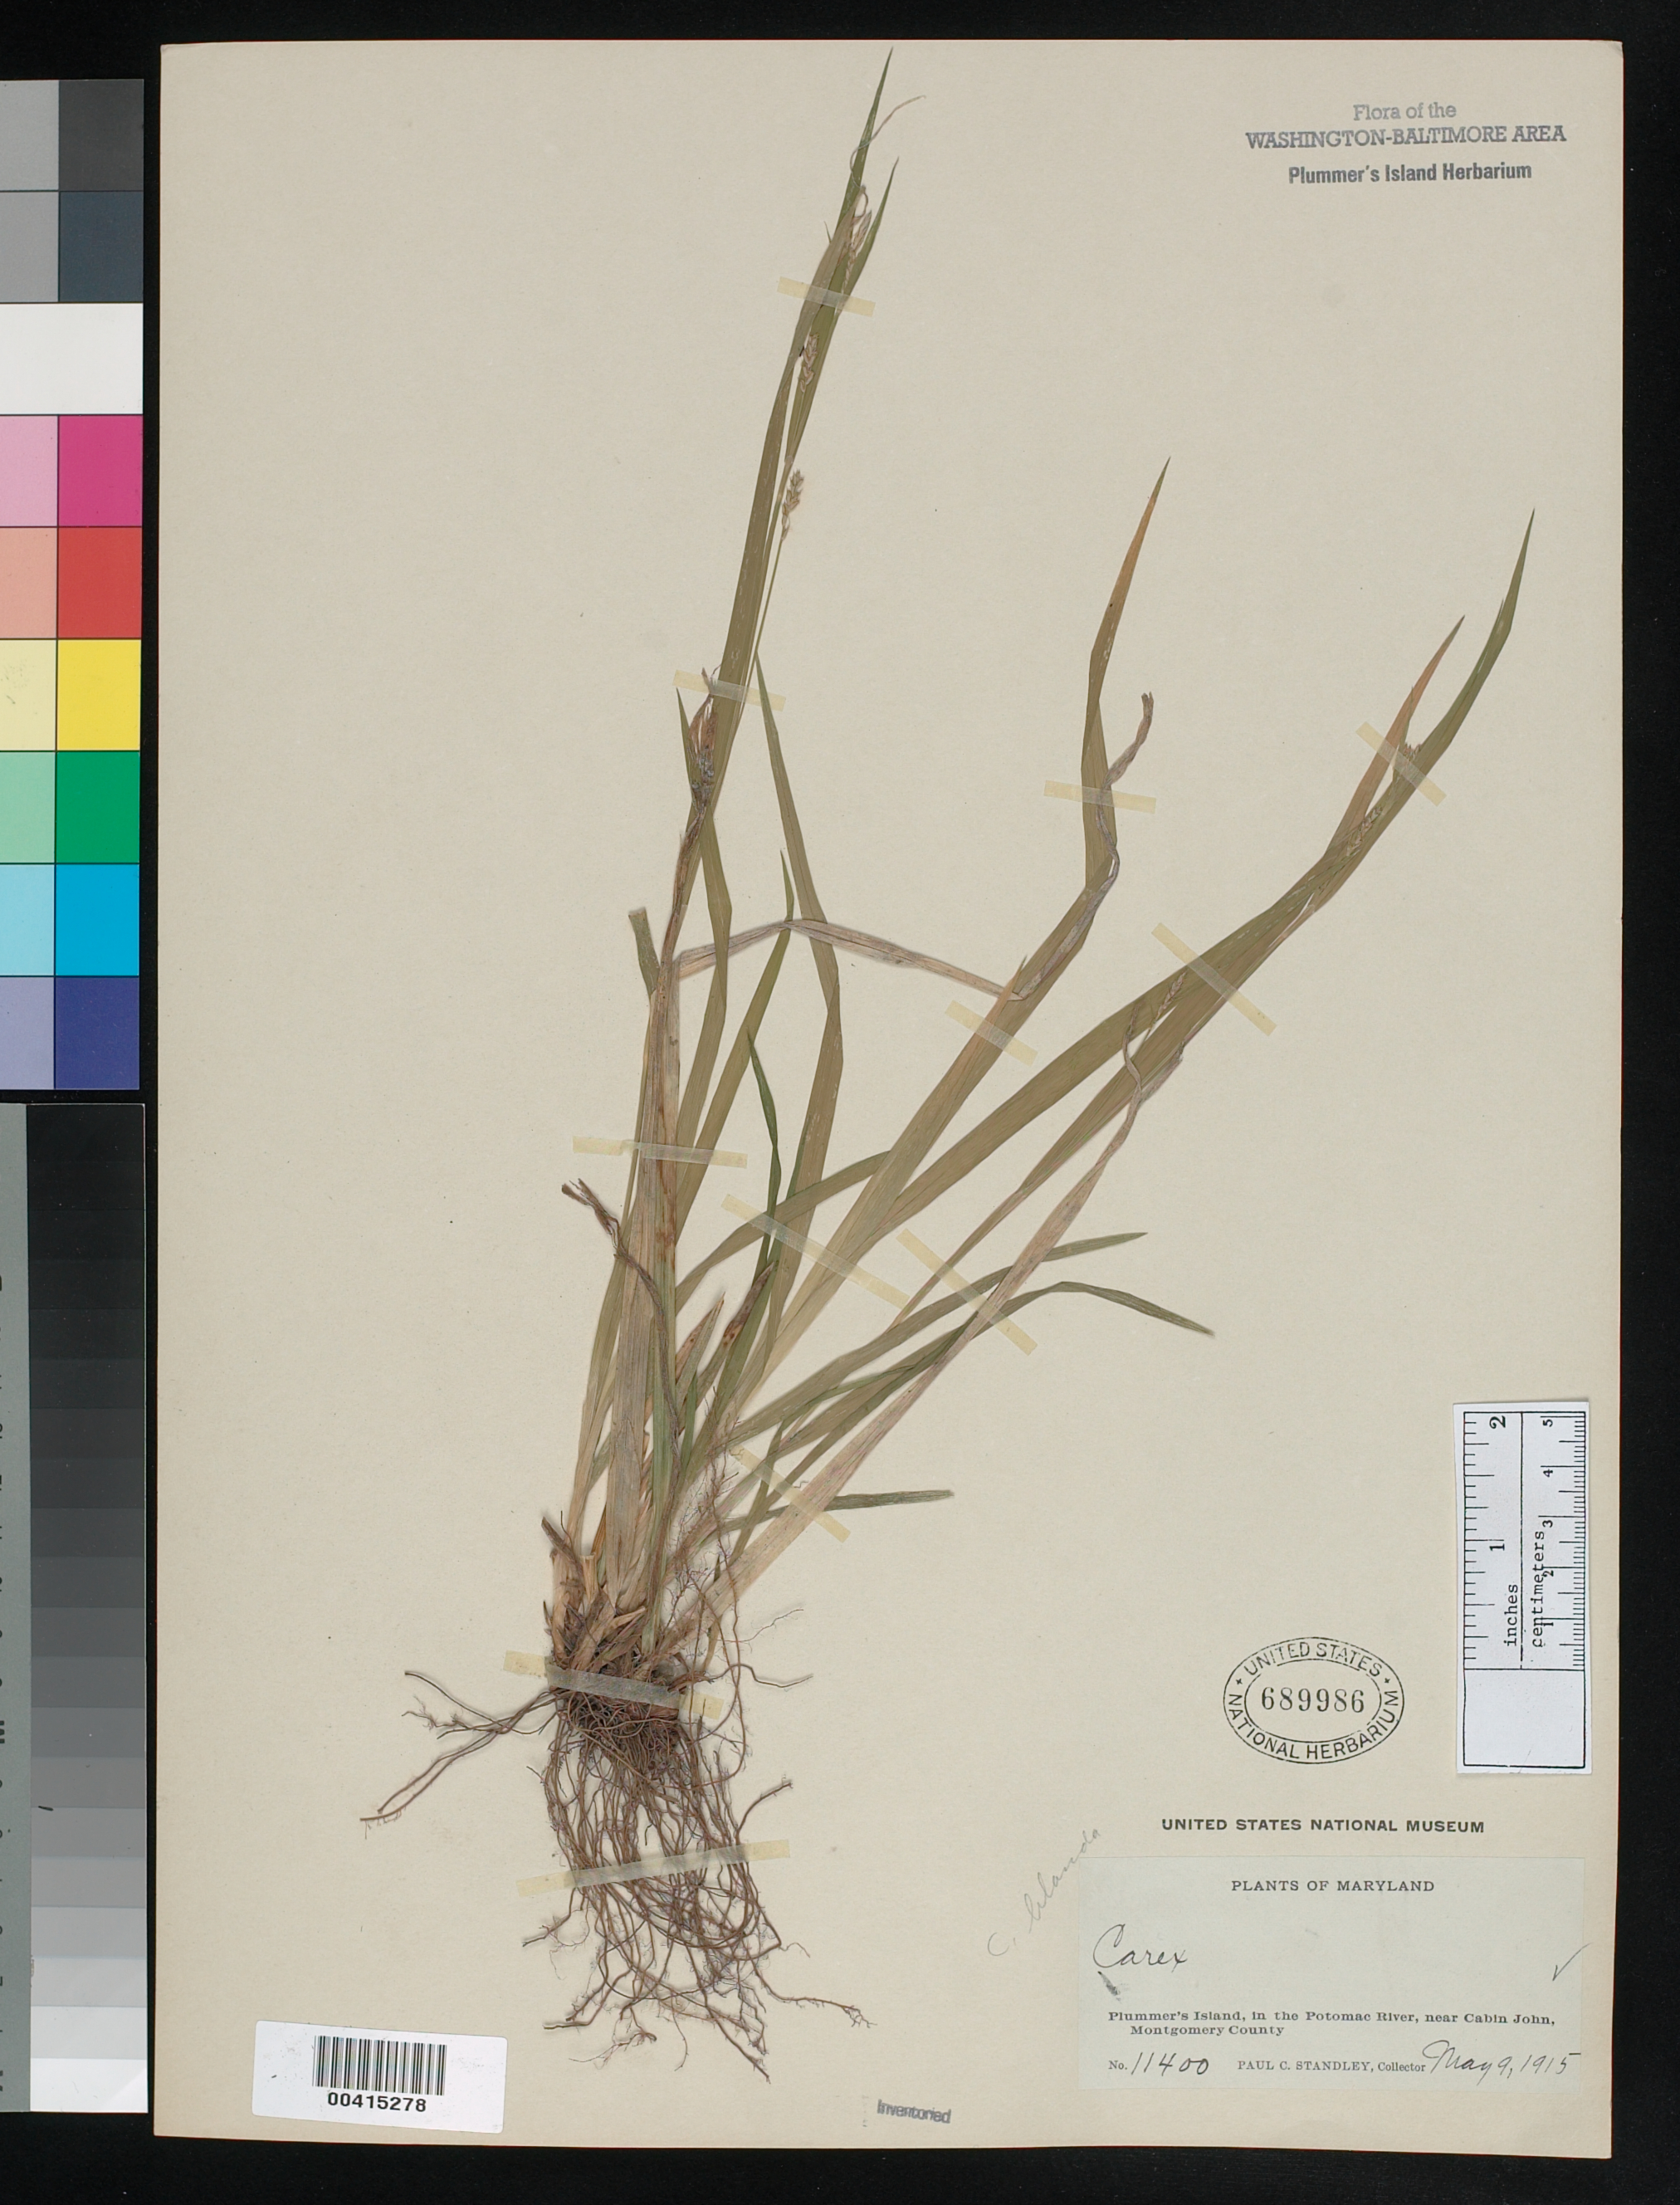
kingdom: Plantae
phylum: Tracheophyta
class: Liliopsida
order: Poales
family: Cyperaceae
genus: Carex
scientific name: Carex blanda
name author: Dewey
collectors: P. C. Standley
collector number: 11400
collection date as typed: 09 May 1915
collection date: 1915-05-09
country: United States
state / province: Maryland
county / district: Montgomery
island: Plummers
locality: Plummer's Island C. & O. Canal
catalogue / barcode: US 689986